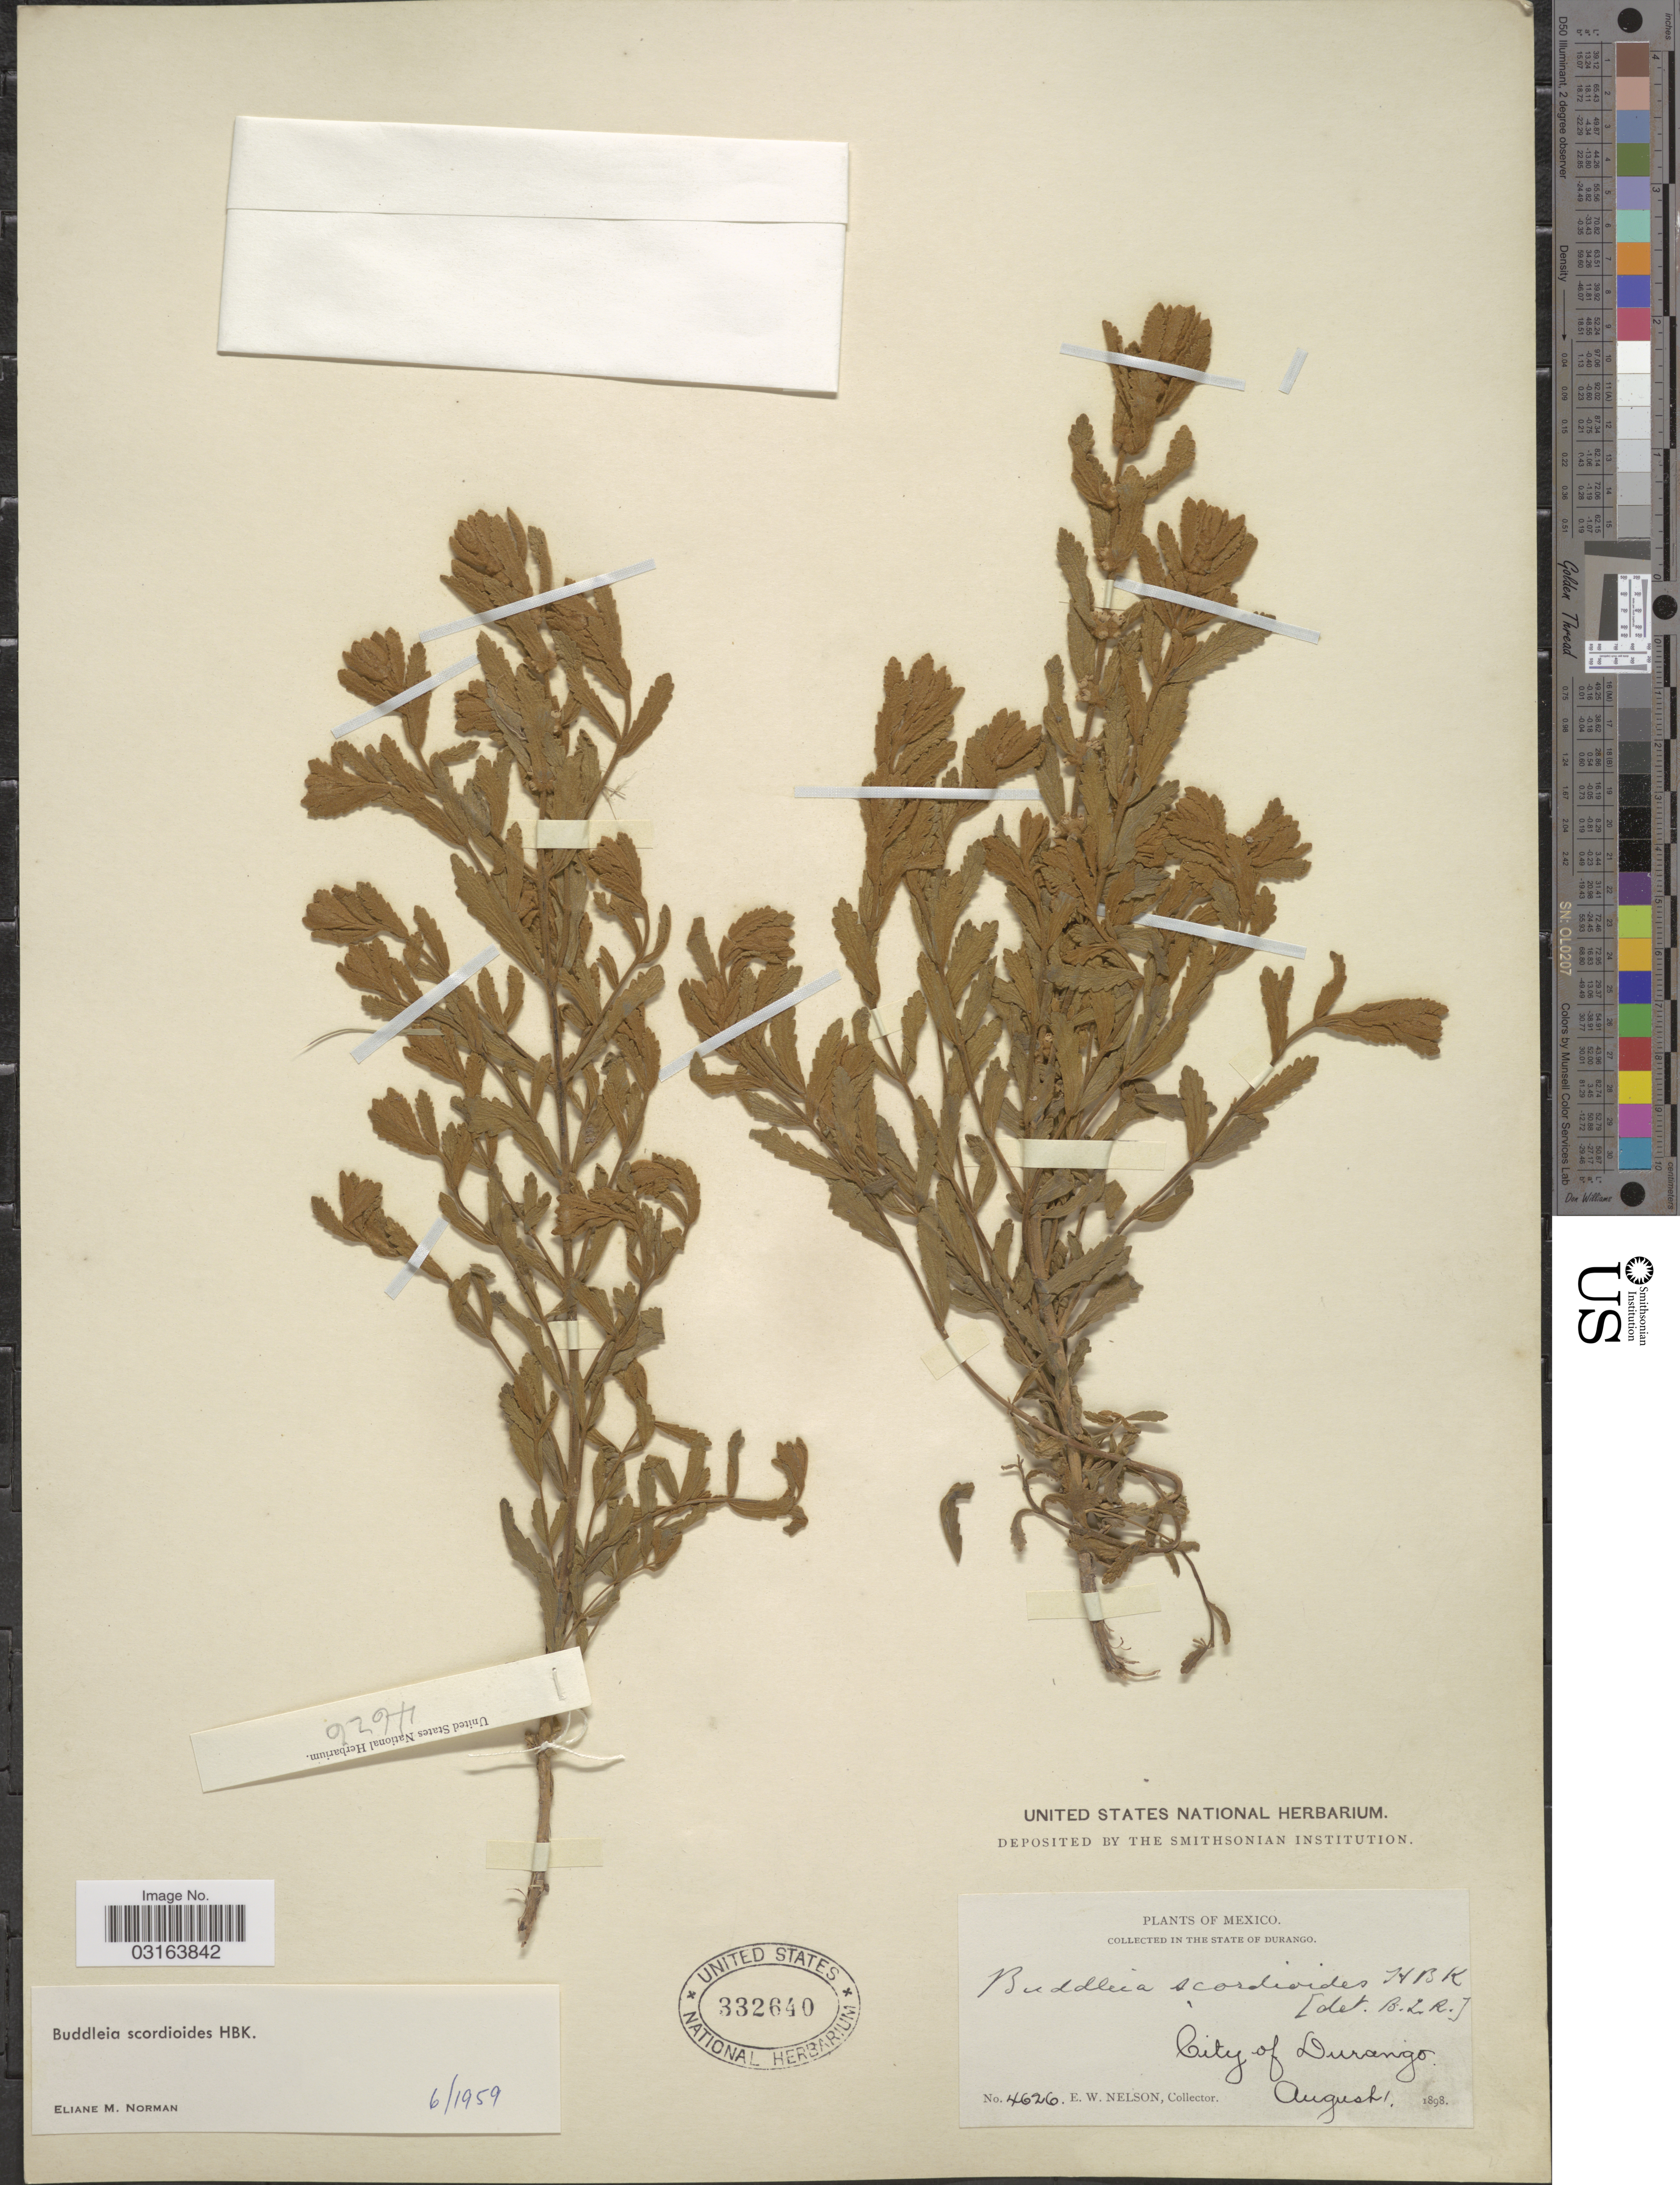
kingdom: Plantae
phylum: Tracheophyta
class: Magnoliopsida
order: Lamiales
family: Scrophulariaceae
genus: Buddleja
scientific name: Buddleja scordioides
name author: Kunth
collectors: E. W. Nelson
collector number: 4626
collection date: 1898-08-01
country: Mexico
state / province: Durango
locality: City of Durango.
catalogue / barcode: US 332640